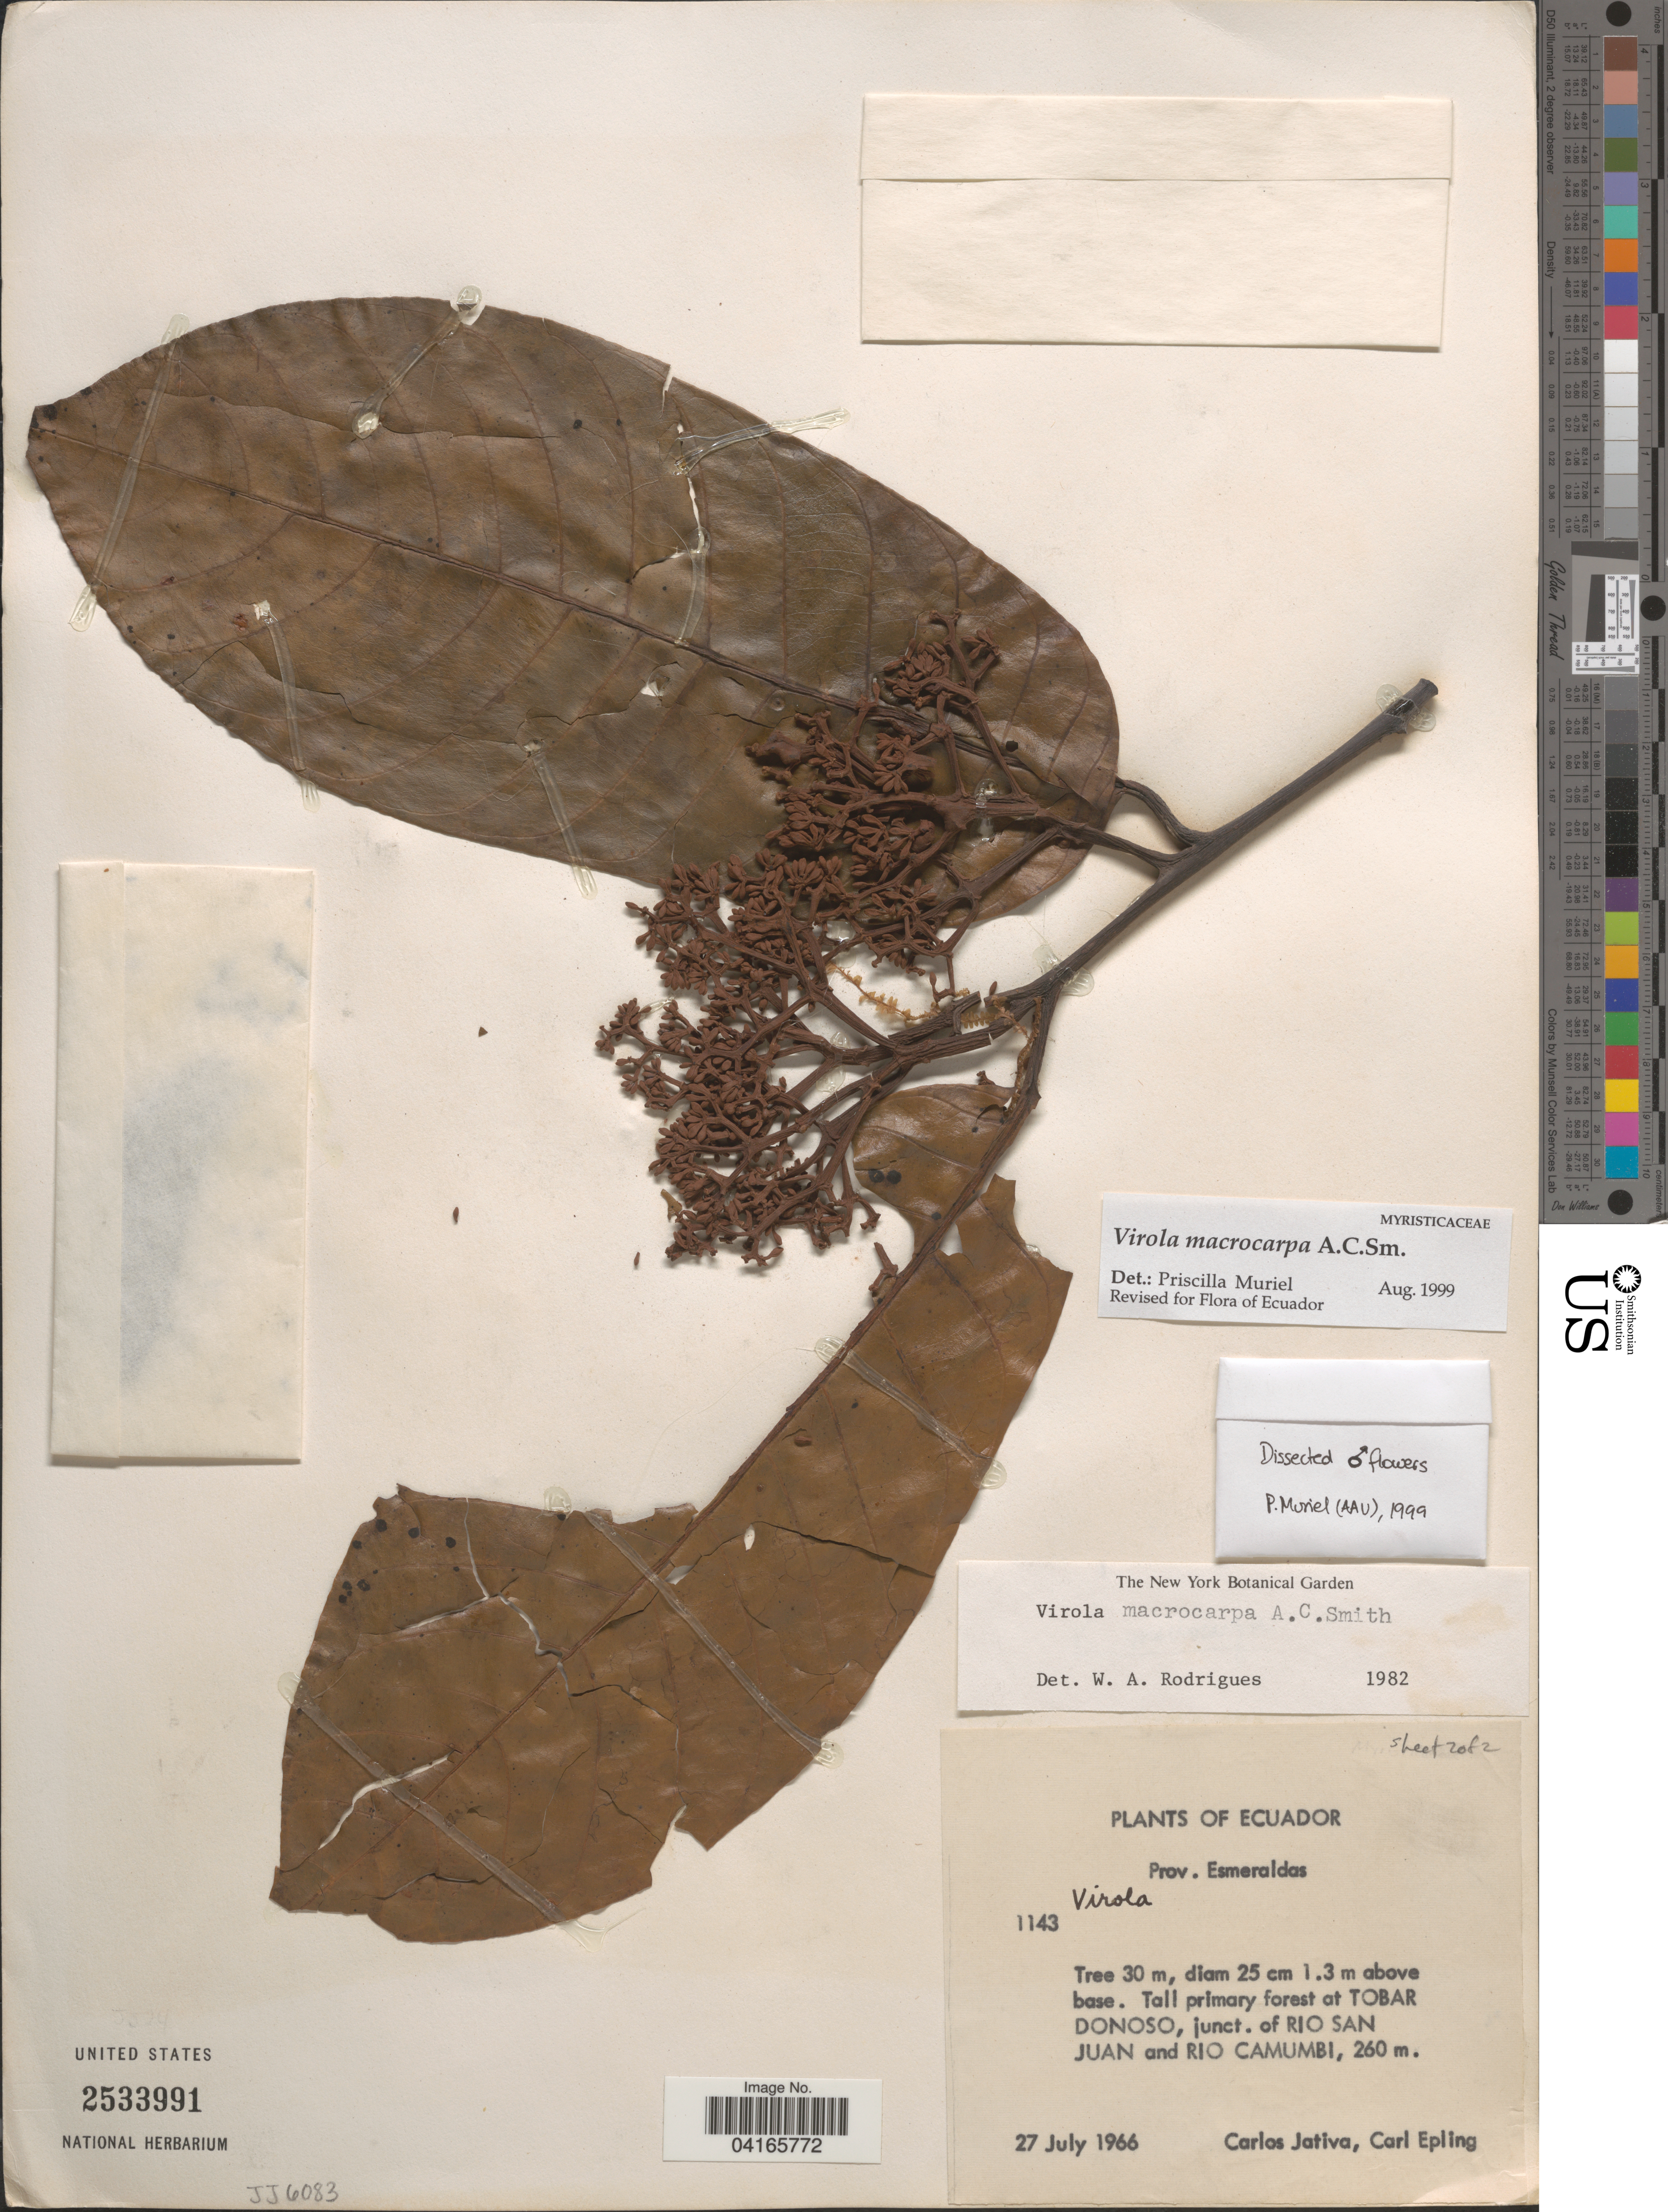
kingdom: Plantae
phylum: Tracheophyta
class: Magnoliopsida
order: Magnoliales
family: Myristicaceae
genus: Virola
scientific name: Virola macrocarpa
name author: A.C. Sm.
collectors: C. D. Játiva & C. C. Epling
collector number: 1143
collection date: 1966-07-27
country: Ecuador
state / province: Esmeraldas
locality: Tobar Donoso, junct. of Rio San Juan and Rio Camumbi.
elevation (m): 260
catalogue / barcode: US 2533991